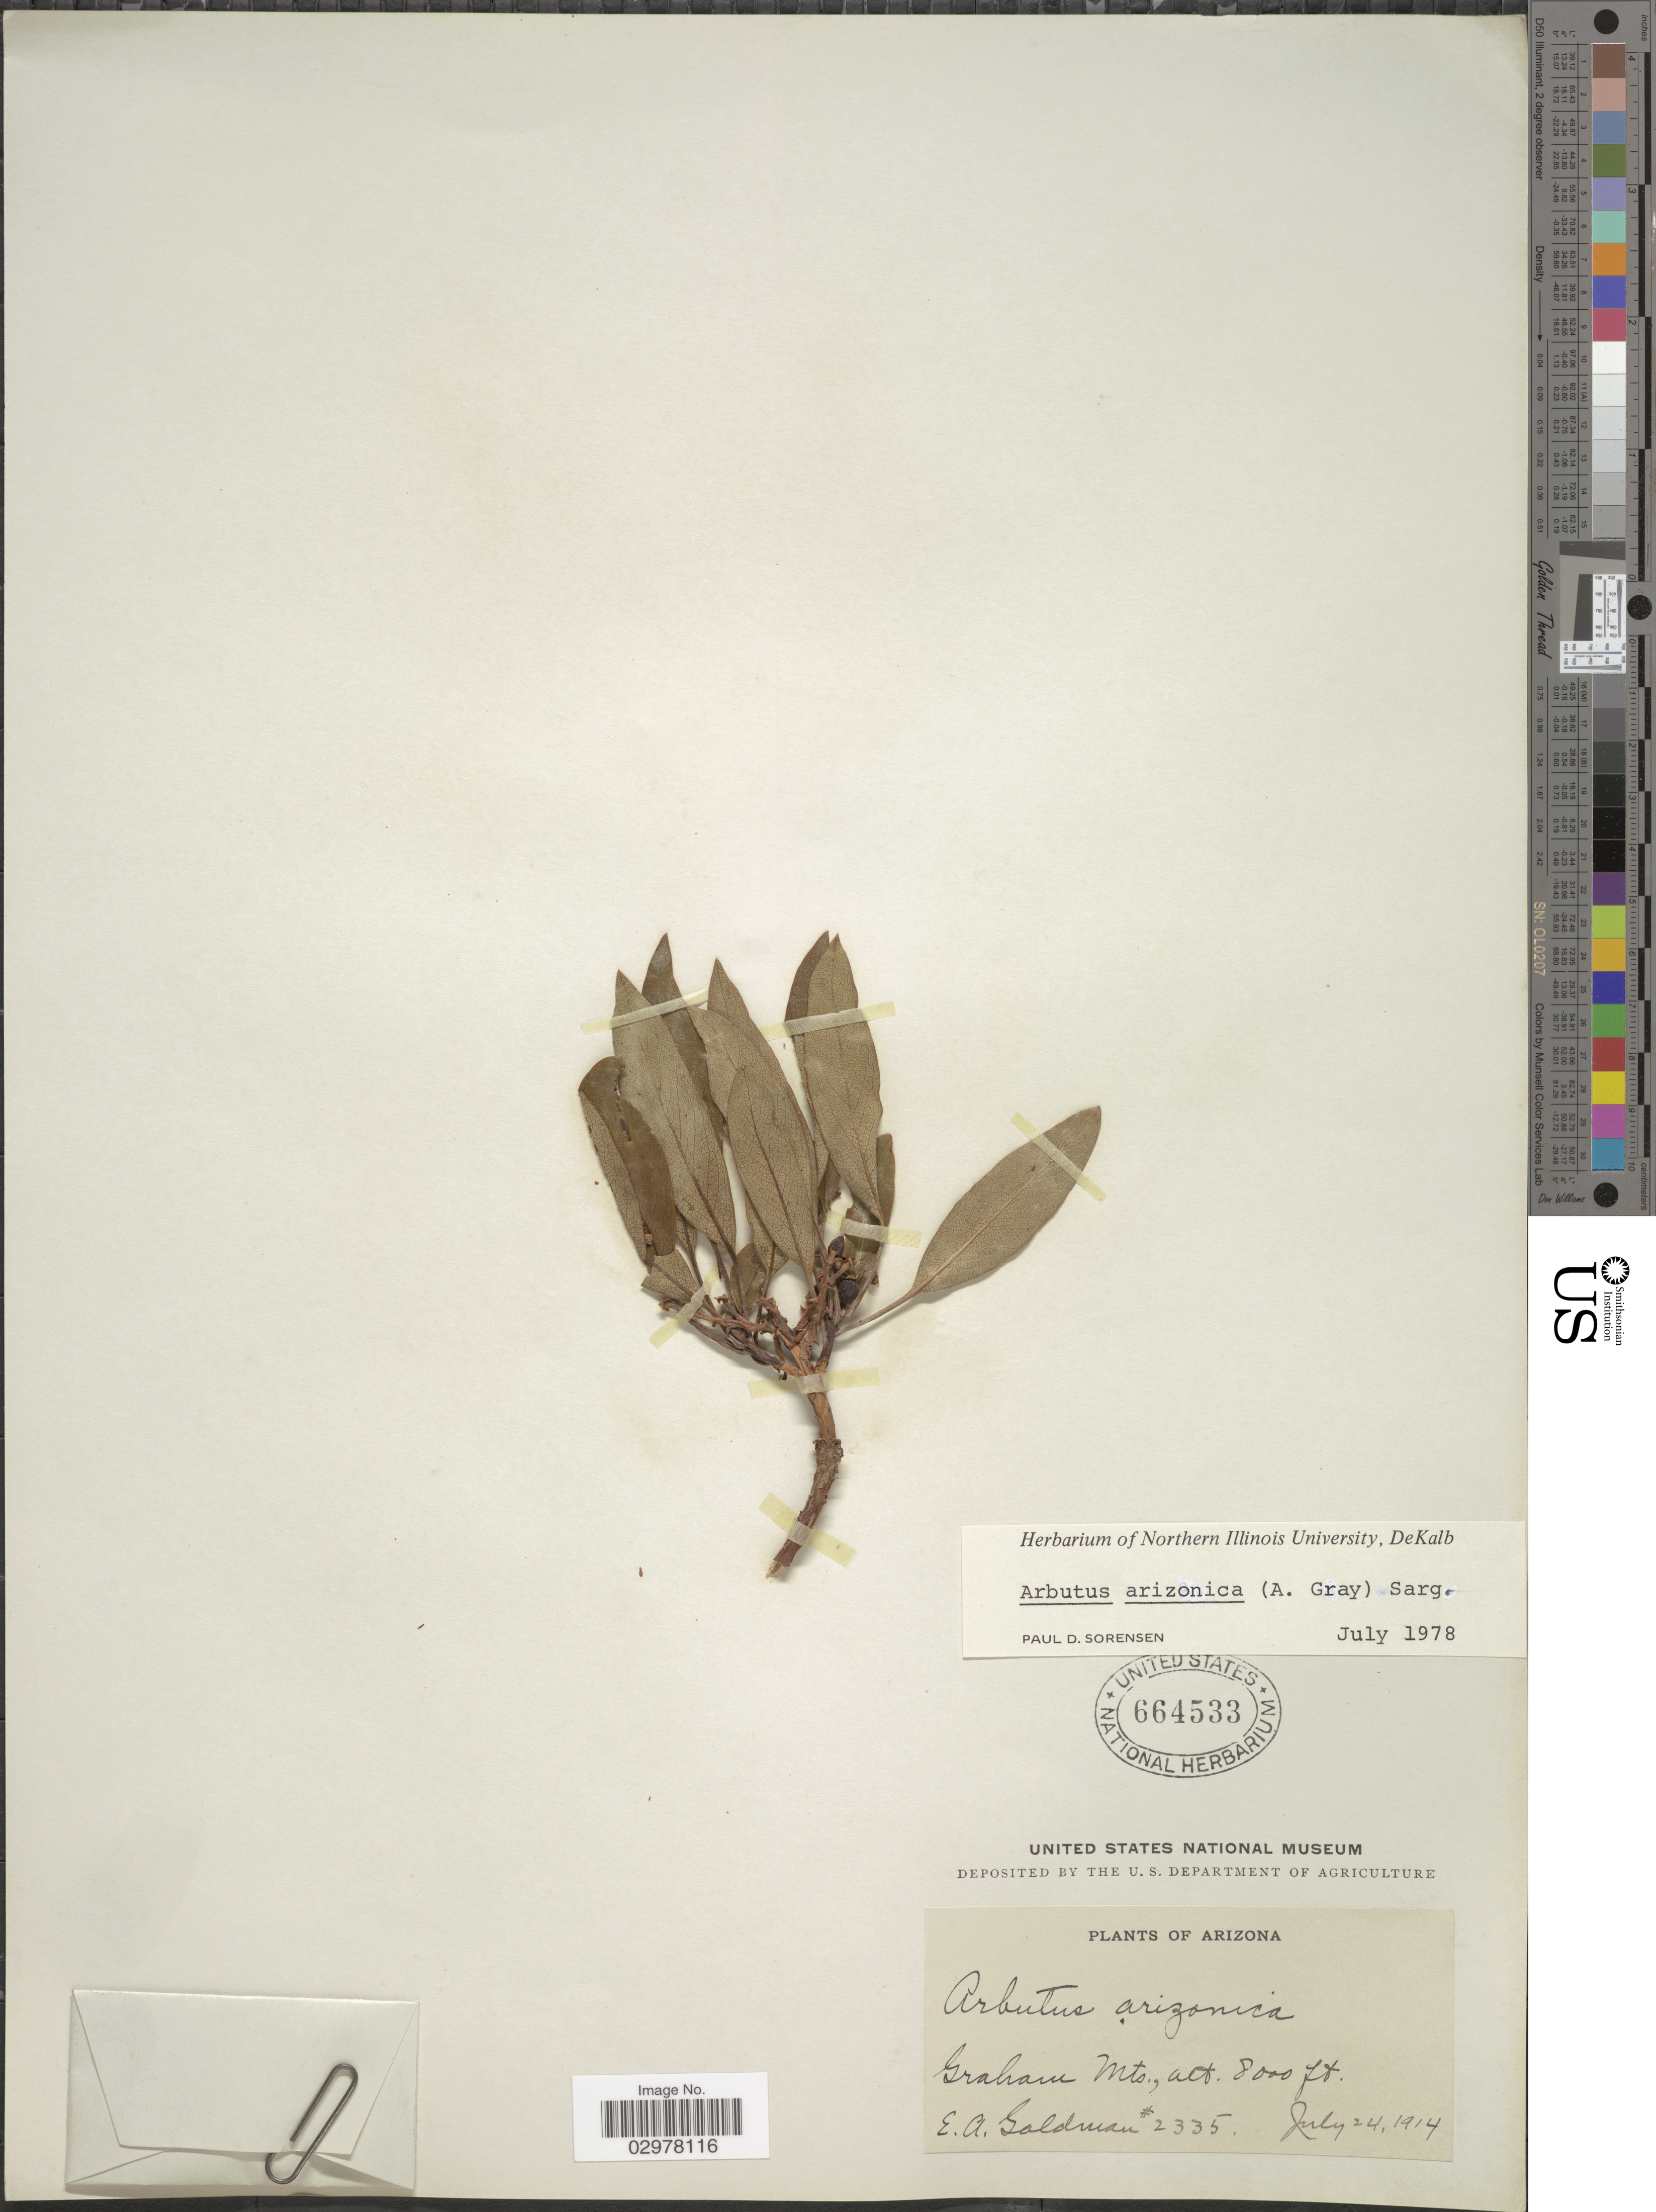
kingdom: Plantae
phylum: Tracheophyta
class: Magnoliopsida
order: Ericales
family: Ericaceae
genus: Arbutus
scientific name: Arbutus arizonica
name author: (A. Gray) Sarg.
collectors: E. A. Goldman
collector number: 2335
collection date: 1914-07-24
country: United States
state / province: Arizona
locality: Graham Mts.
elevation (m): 2438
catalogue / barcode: US 664533